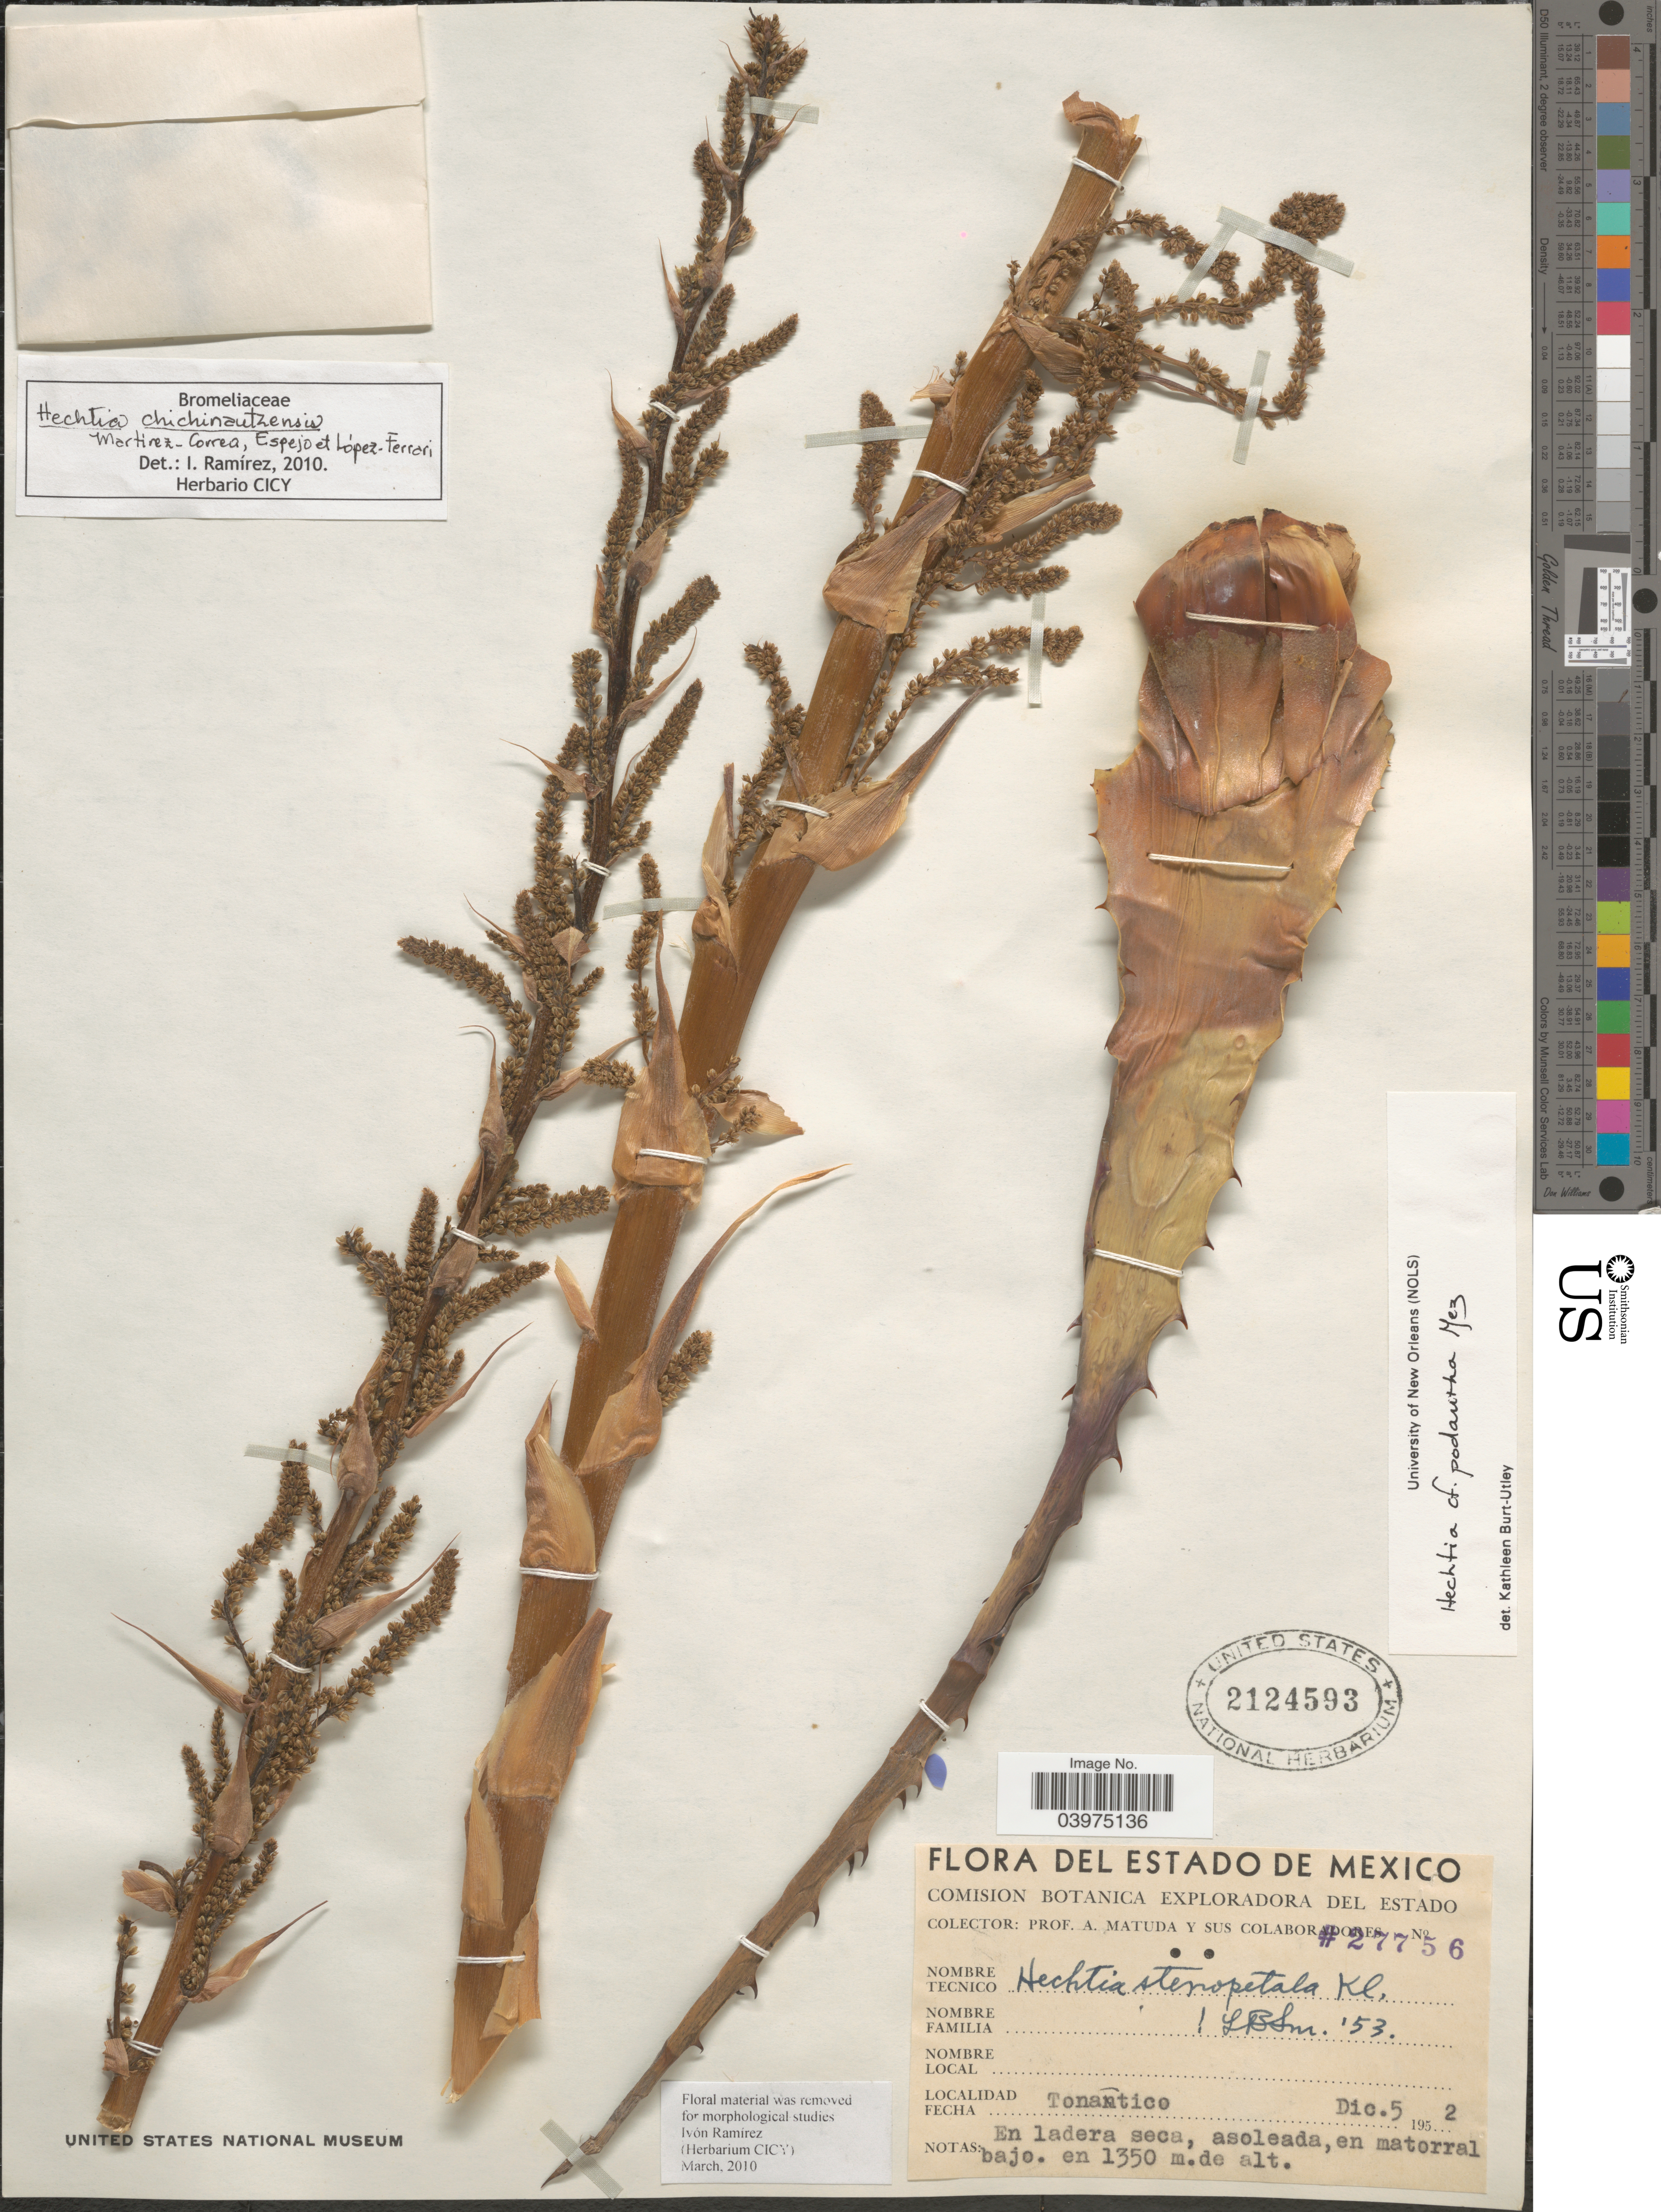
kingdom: Plantae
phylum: Tracheophyta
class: Liliopsida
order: Poales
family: Bromeliaceae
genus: Hechtia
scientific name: Hechtia chichinautzensis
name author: Mart.-Correa et al.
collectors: A. Matuda & Sus Colaboradores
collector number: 27756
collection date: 1952-12-05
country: Mexico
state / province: México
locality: Comision Botanica Exploradora del Estado. Tonatico.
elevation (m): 1350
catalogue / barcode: US 2124593